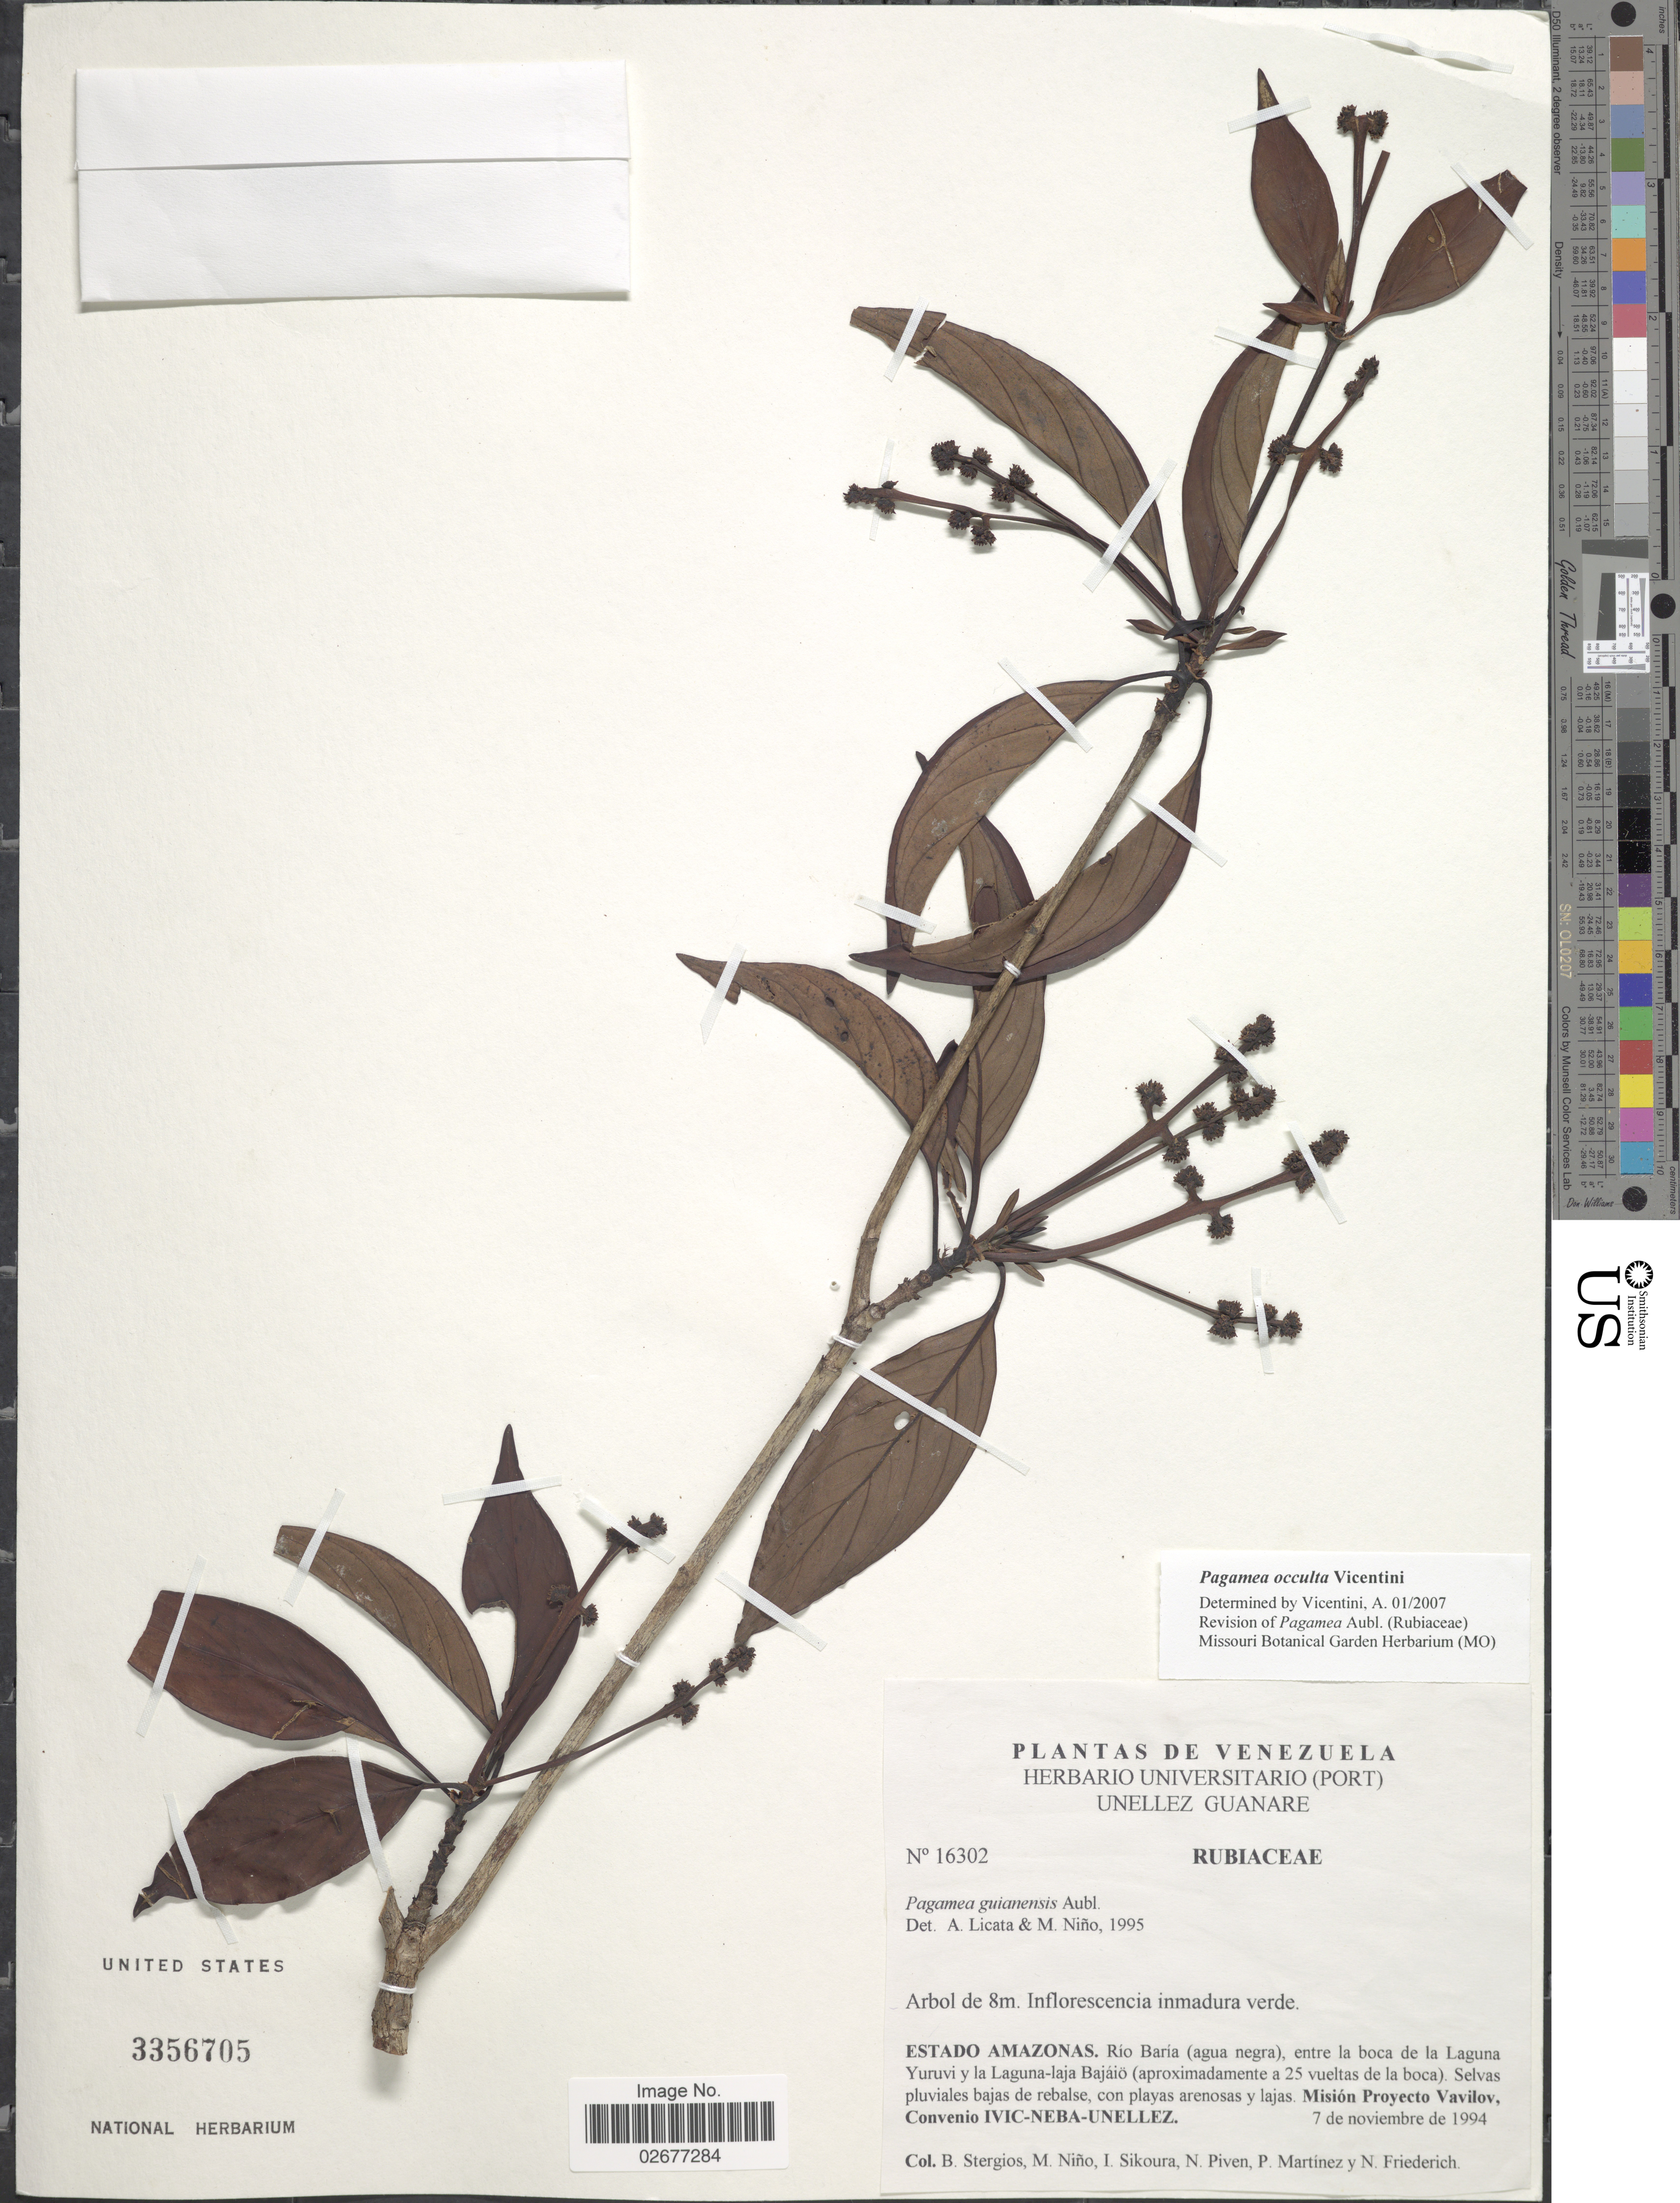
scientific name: unpublished name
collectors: B. G. Stergios, S. M. Niño, I. Sikoura, N. Piven, P. Martinez & N. Frederich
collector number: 16302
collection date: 1994-11-07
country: Venezuela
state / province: Amazonas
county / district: Río Negro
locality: Río Baría, entre la boca de la Laguna Yuruvi y la Laguna-laja Bajáiö (aprox. a 25 vueltas de la boca)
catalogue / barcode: US 3356705